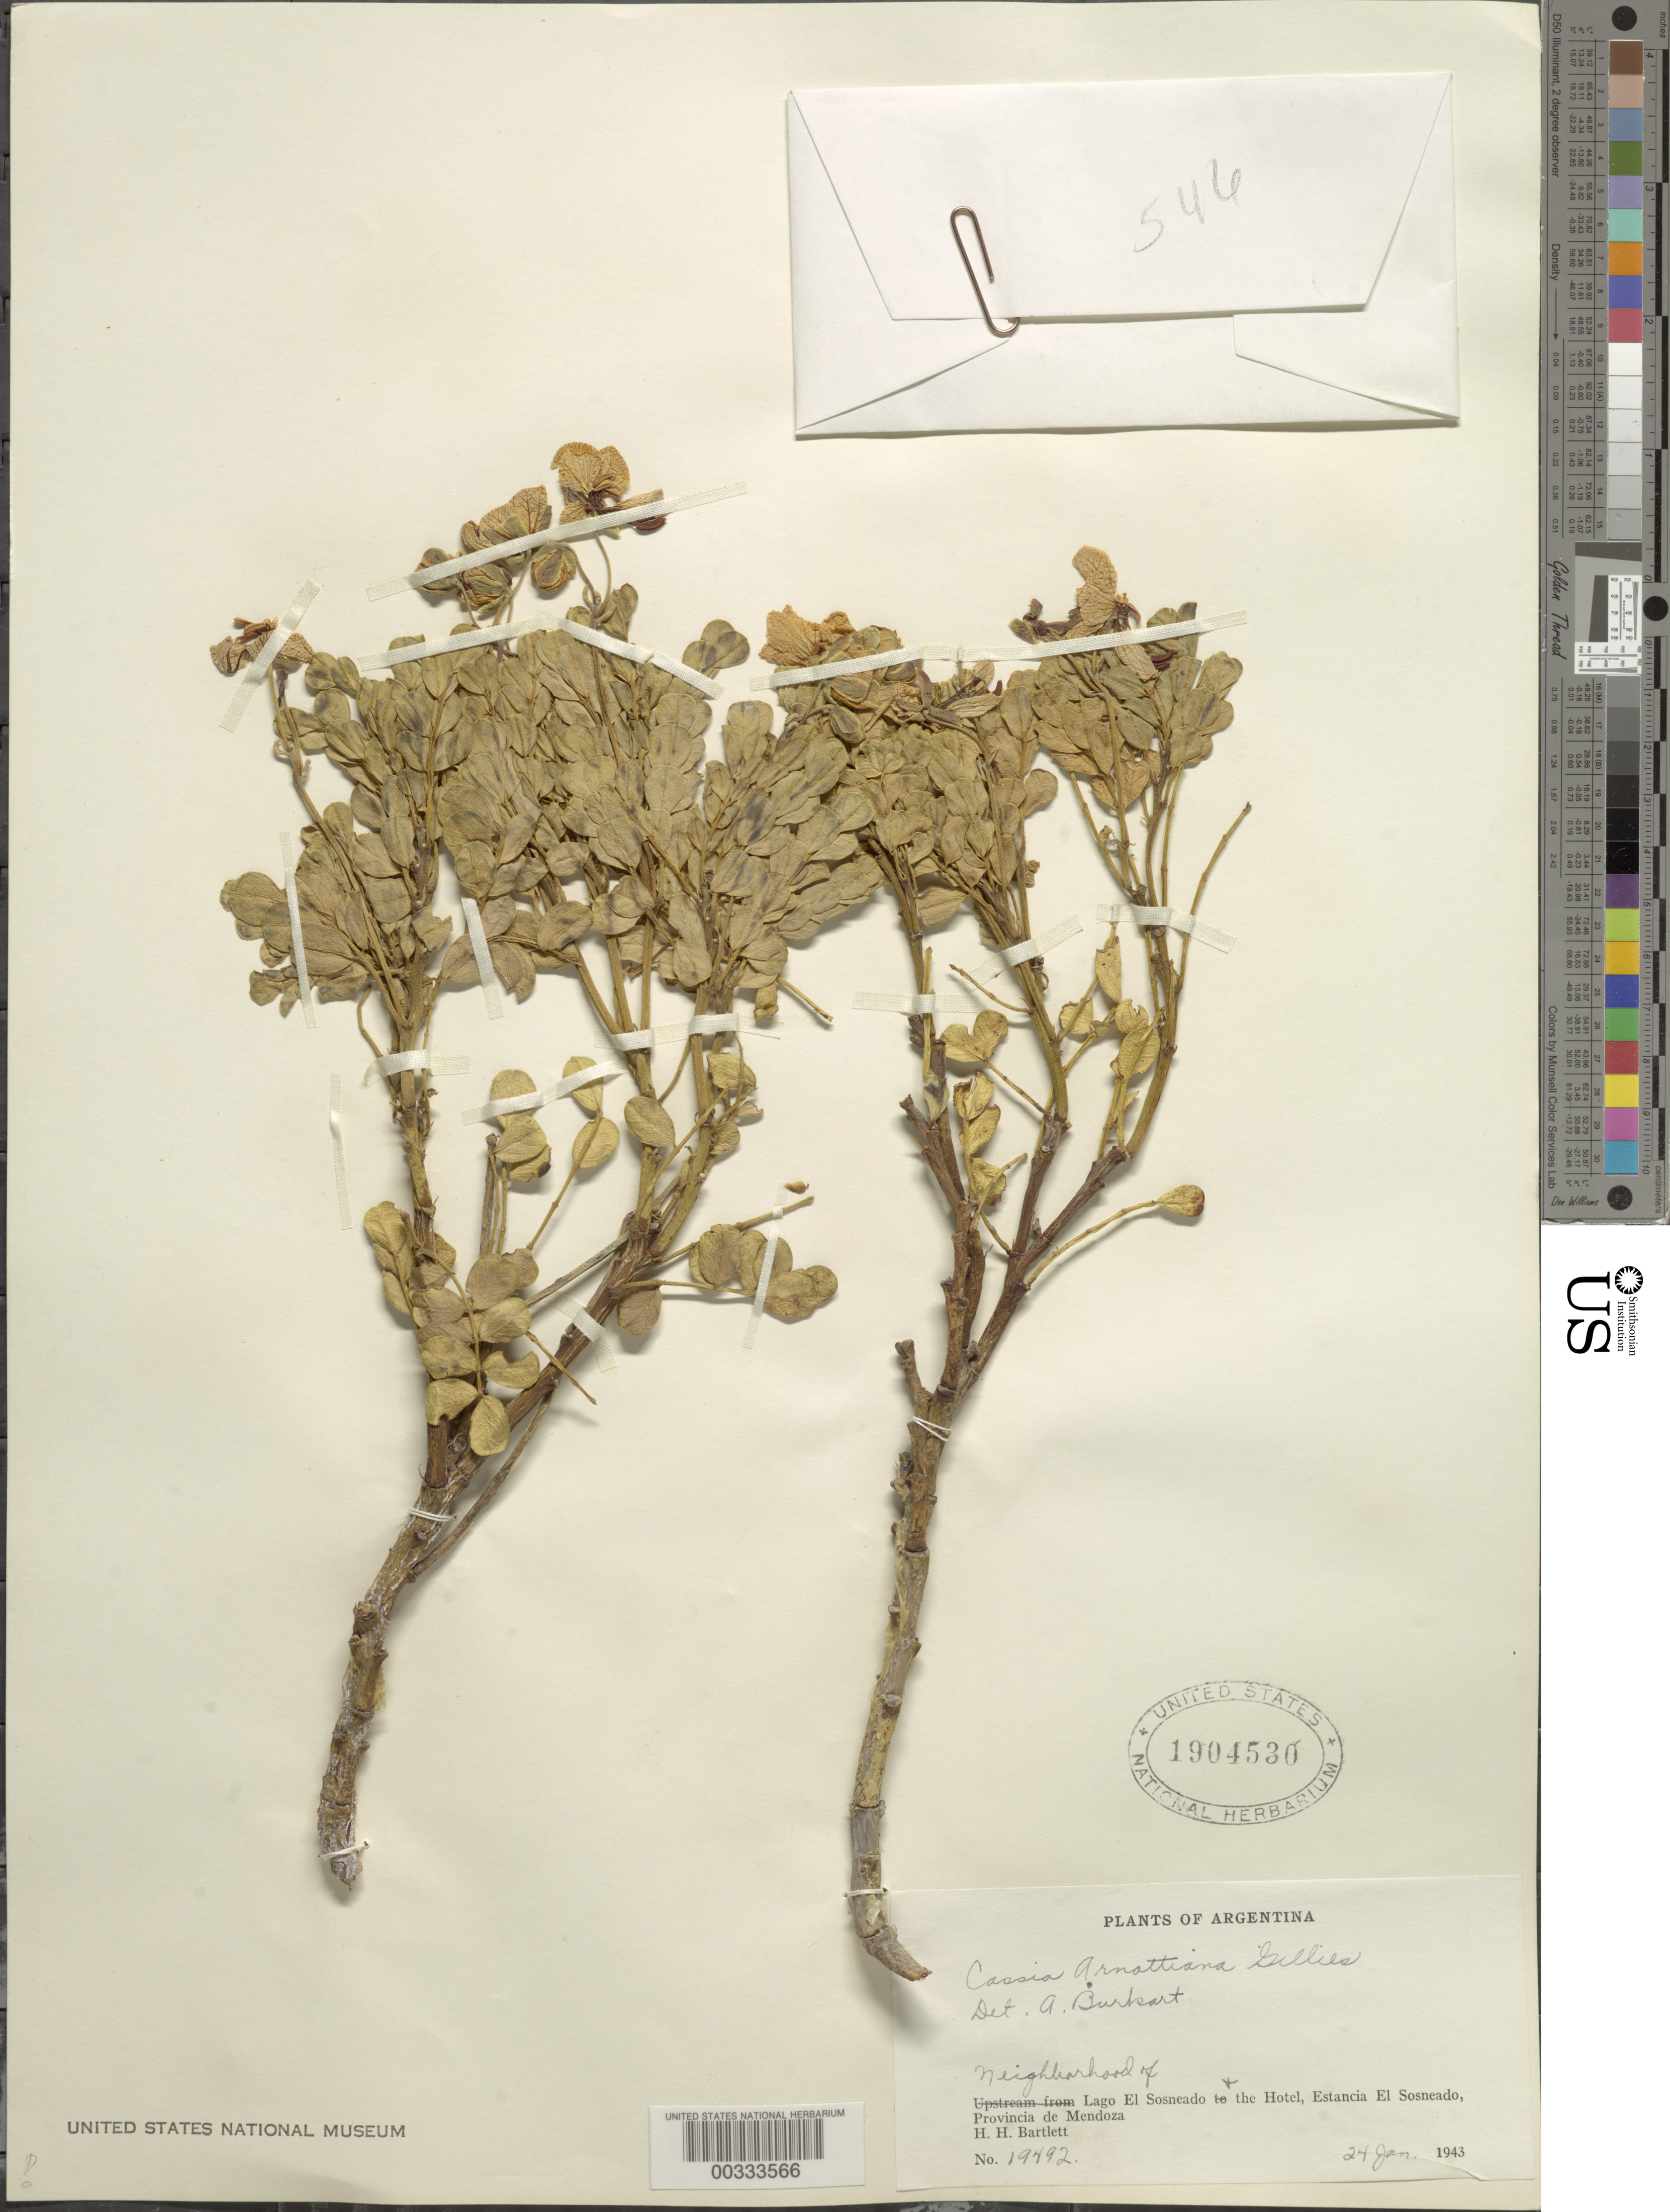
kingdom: Plantae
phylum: Tracheophyta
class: Magnoliopsida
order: Fabales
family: Fabaceae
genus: Senna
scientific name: Senna arnottiana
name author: (Hook.) H.S. Irwin & Barneby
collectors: H. H. Bartlett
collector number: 19492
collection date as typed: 24 Jan 1943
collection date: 1943-01-24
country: Argentina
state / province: Mendoza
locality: Neighborhood of Lago el Sosneado and the hotel, Estancia el Sosneado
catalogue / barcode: US 1904530